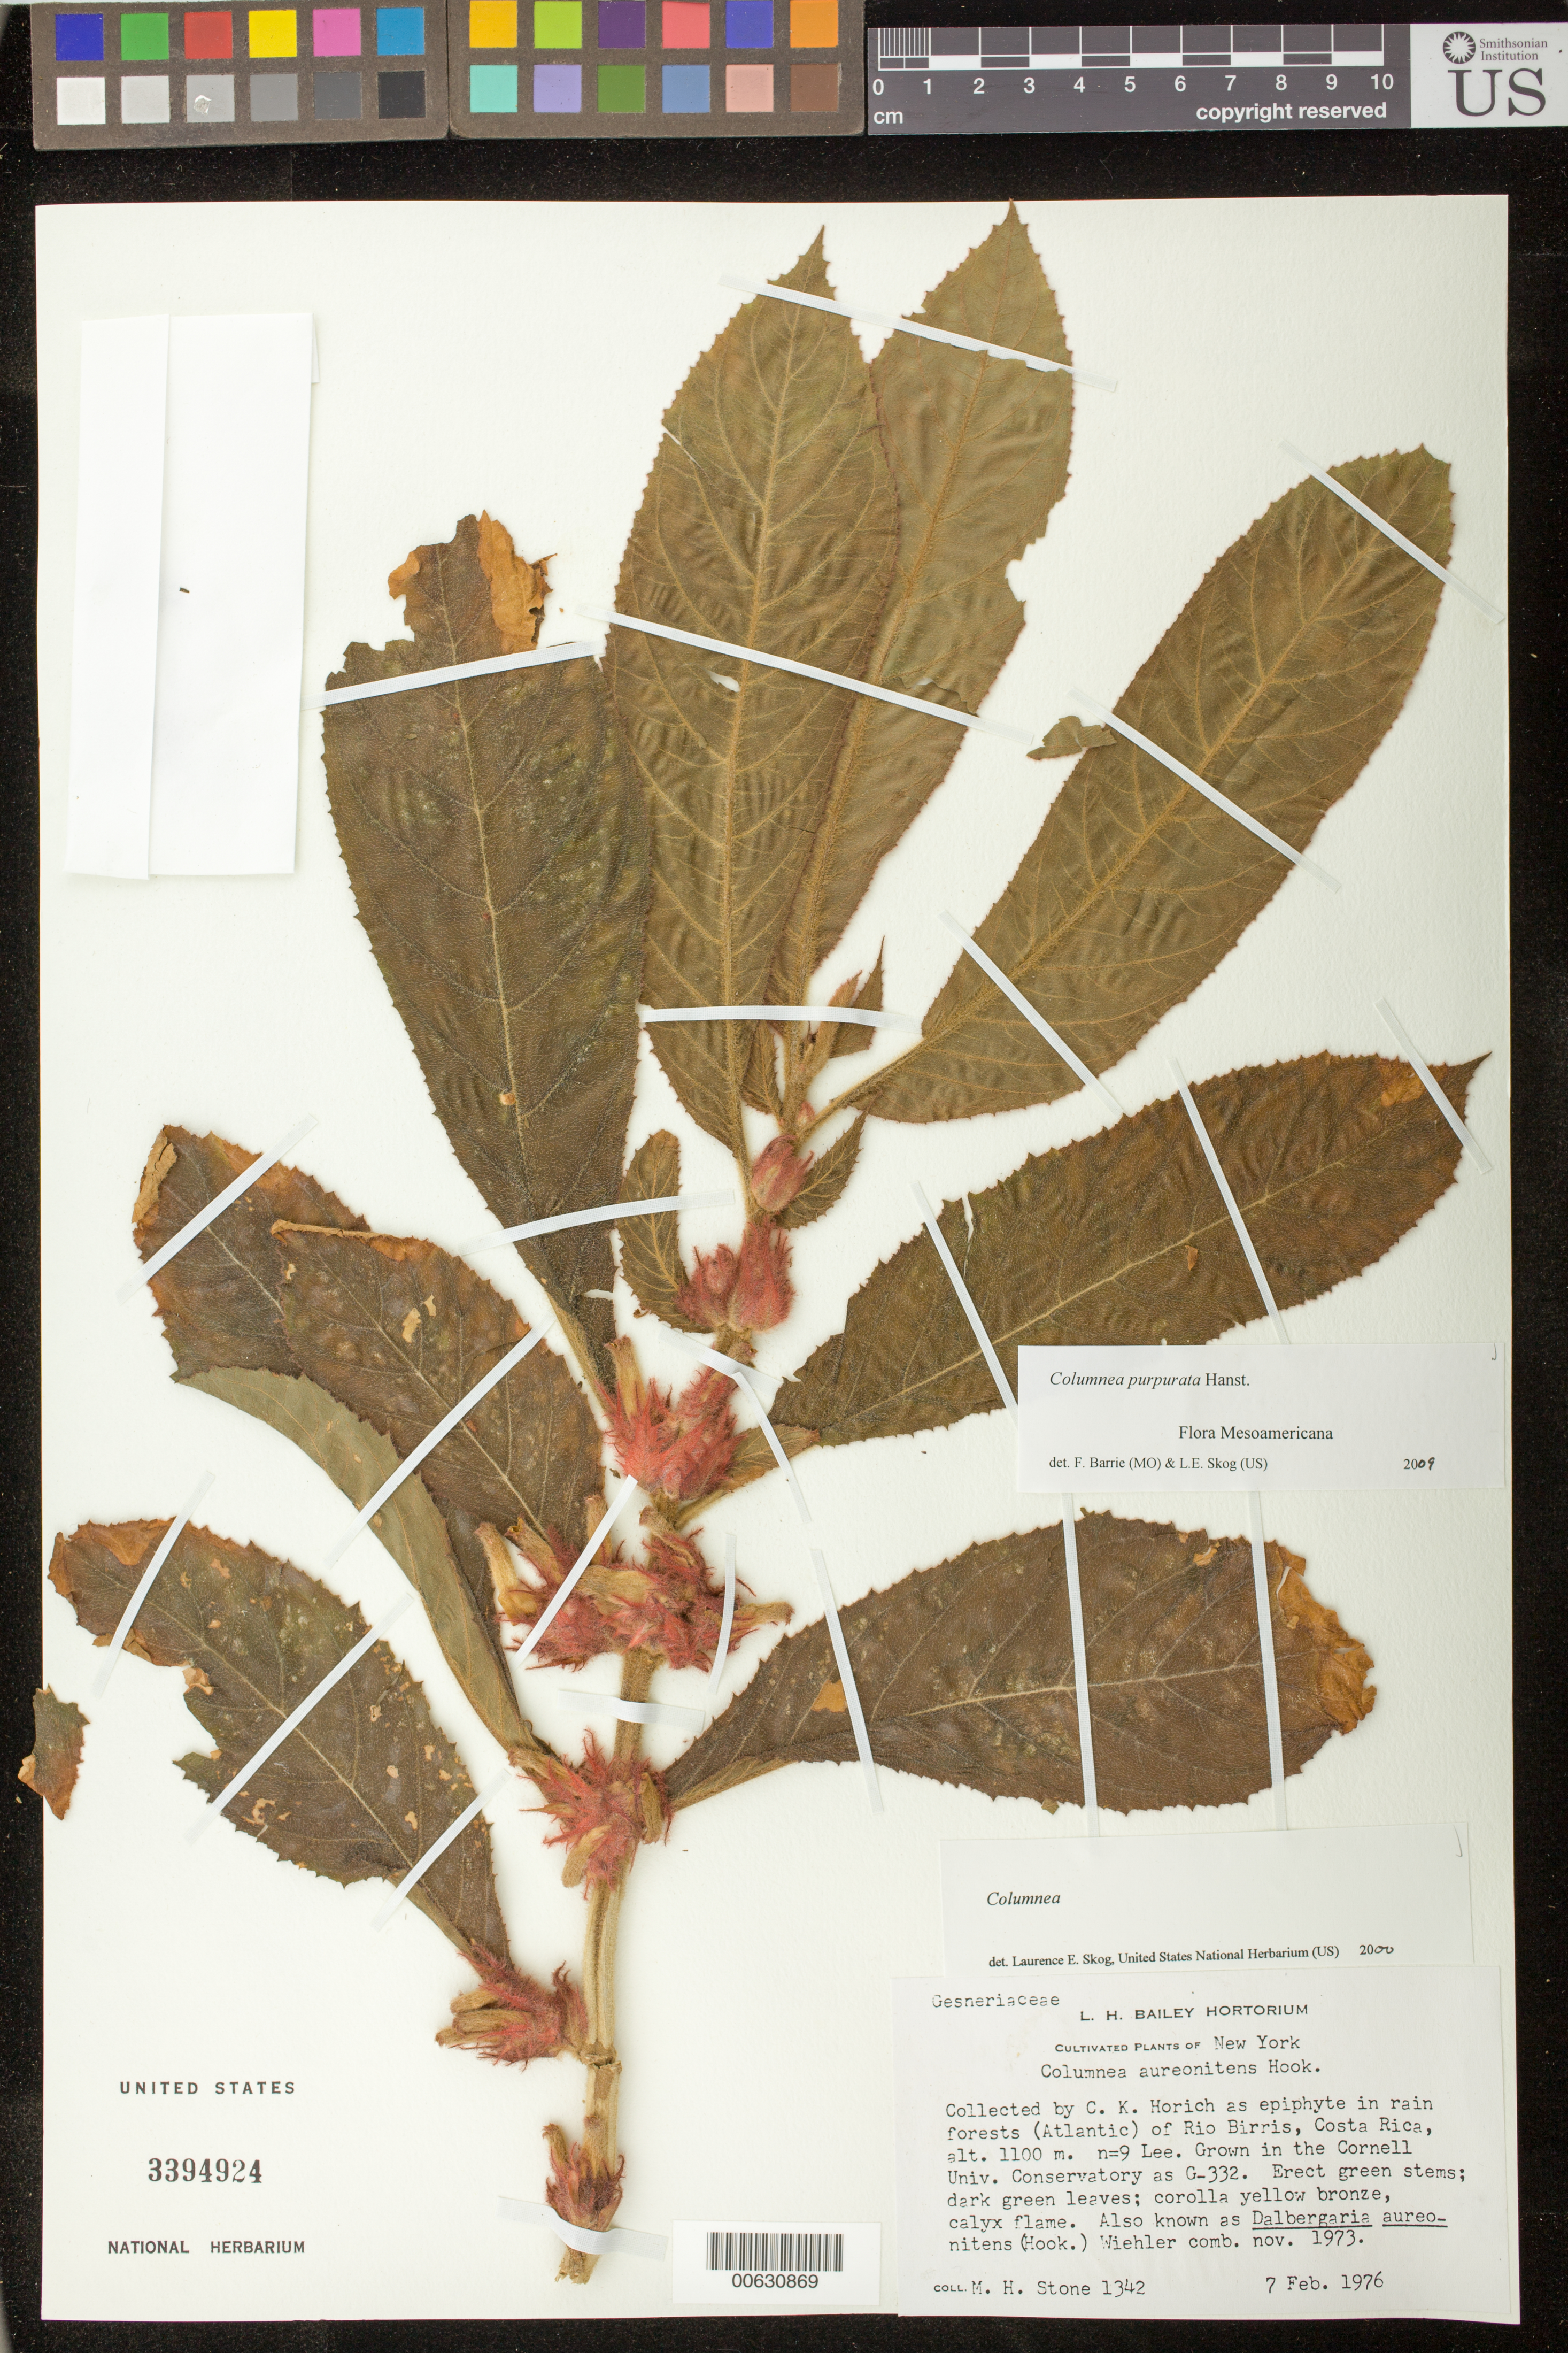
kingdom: Plantae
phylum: Tracheophyta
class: Magnoliopsida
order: Lamiales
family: Gesneriaceae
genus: Columnea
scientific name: Columnea purpurata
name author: Hanst.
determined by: Barrie, F. R.; Skog, Laurence E.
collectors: M. Stone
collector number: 1342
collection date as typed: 07 Feb 1976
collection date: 1976-02-07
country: Costa Rica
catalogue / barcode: US 3394924